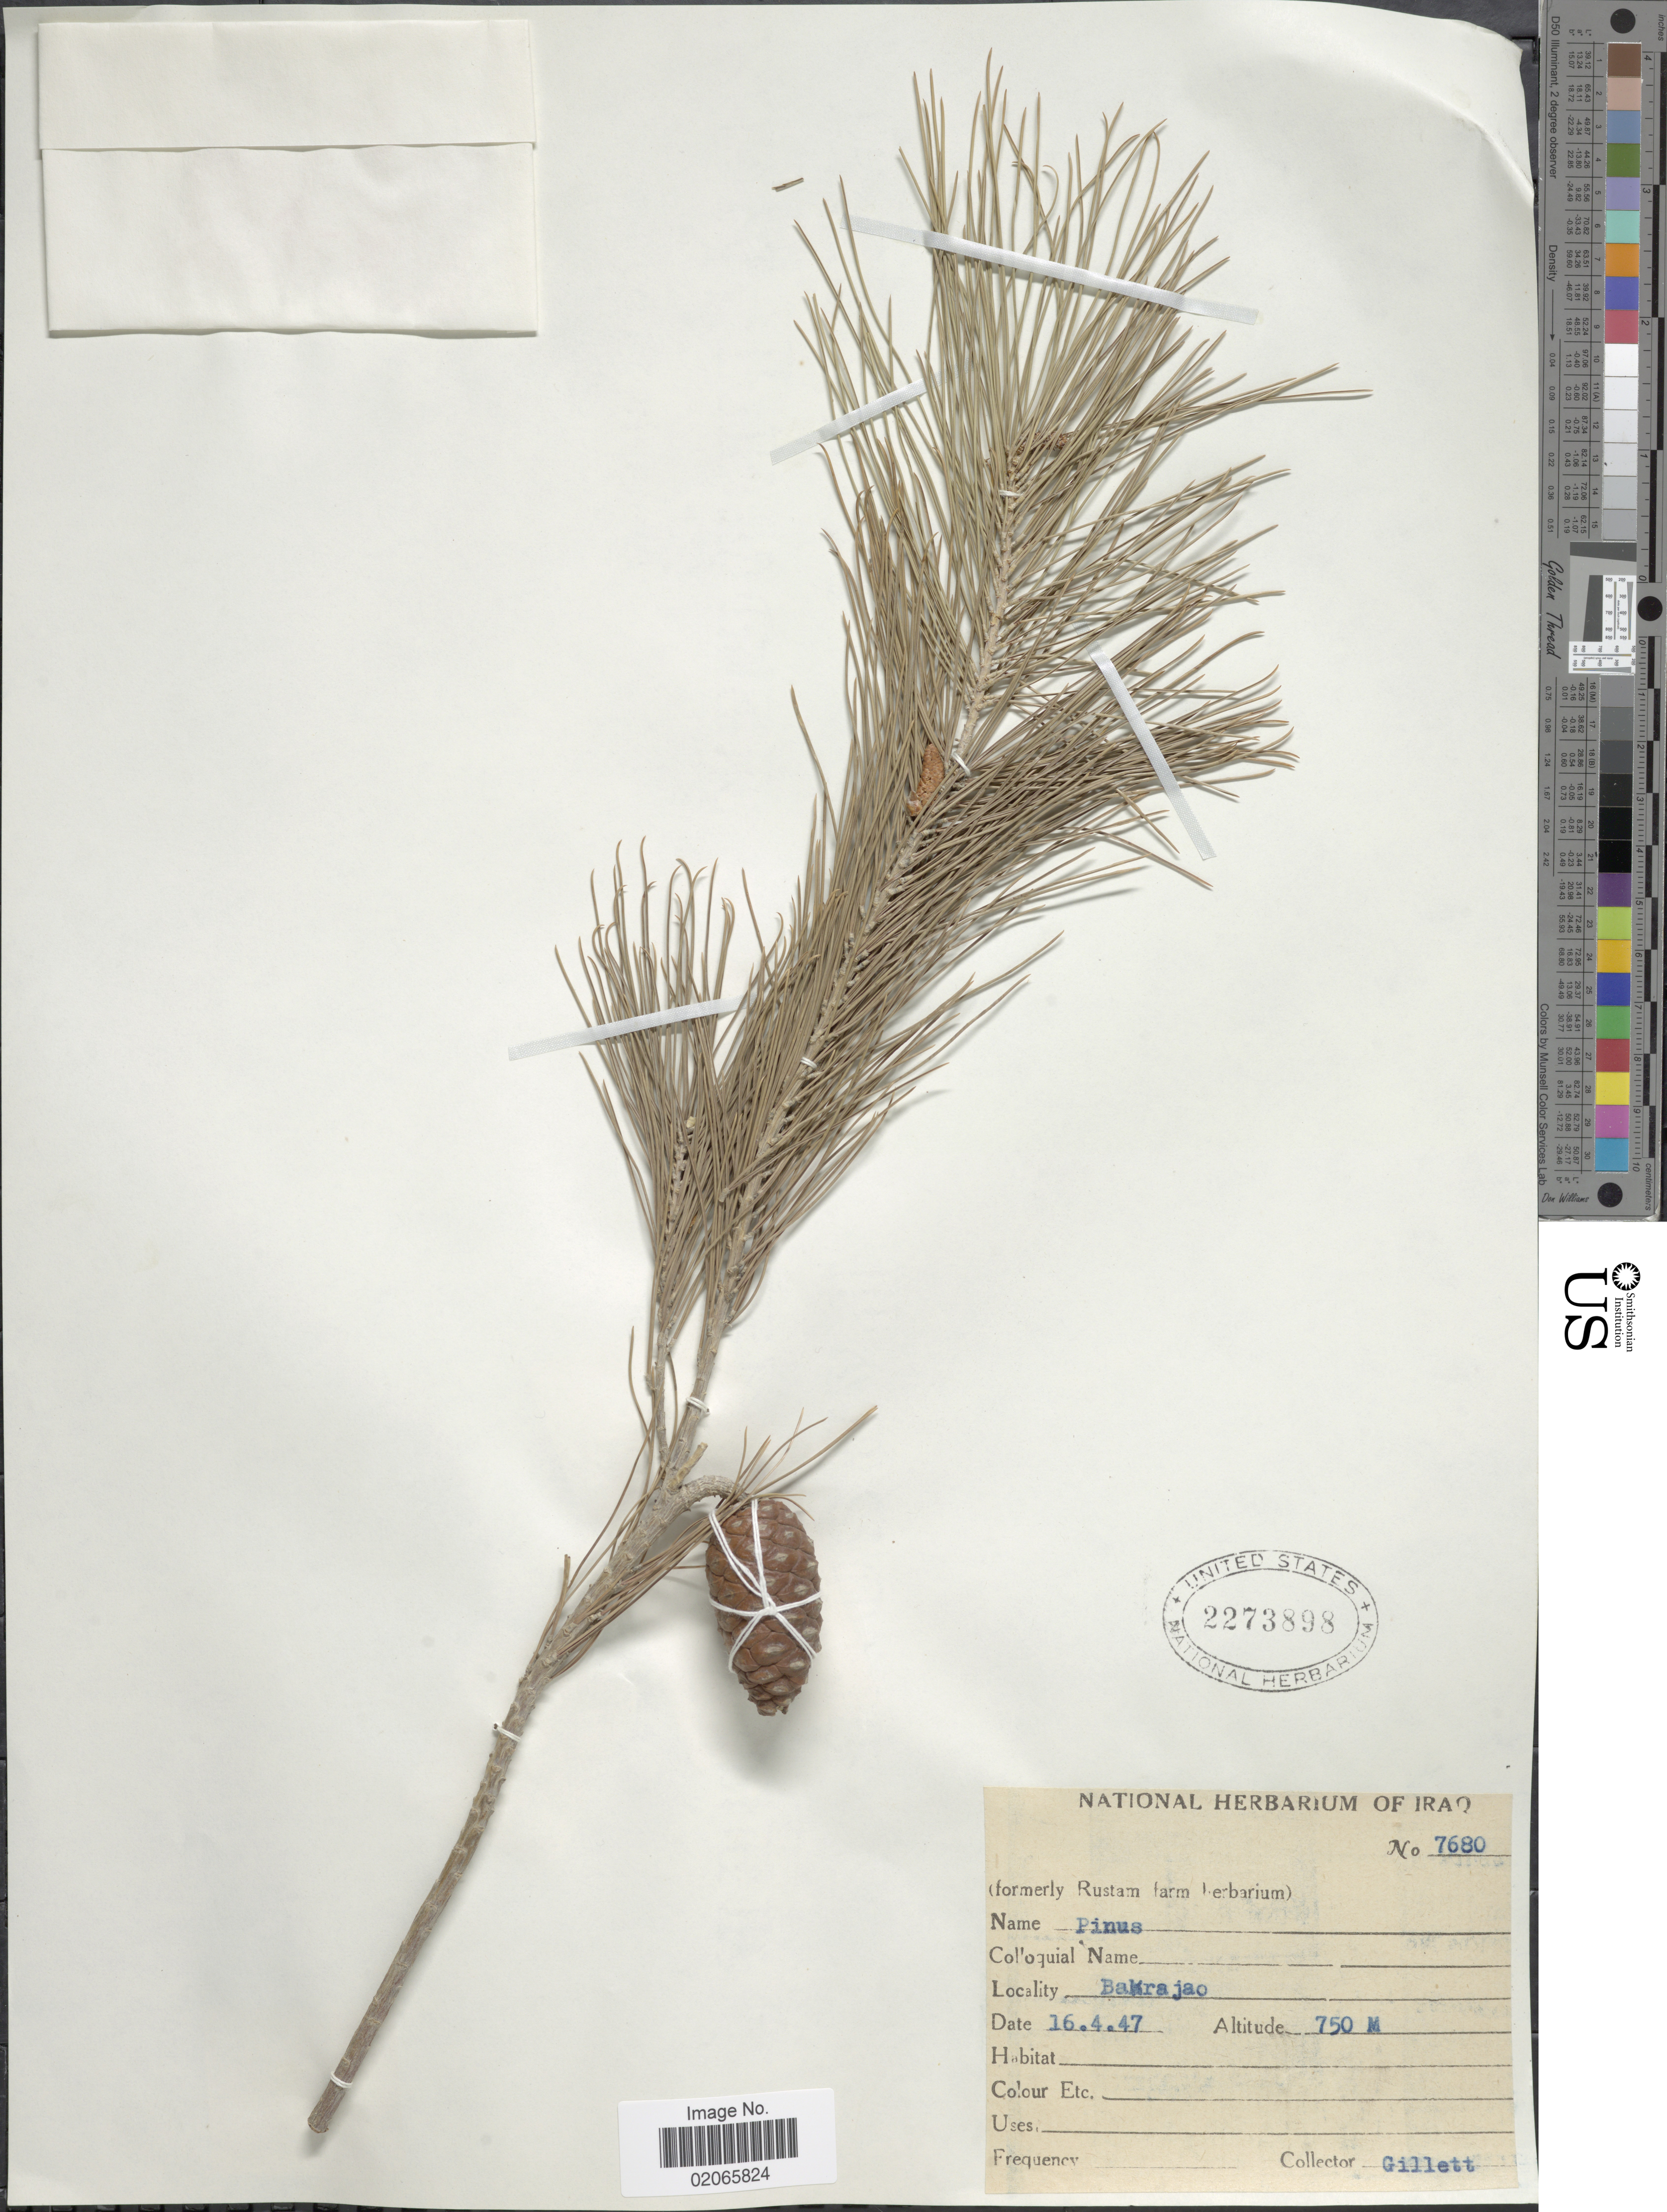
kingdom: Plantae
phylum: Tracheophyta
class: Pinopsida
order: Pinales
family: Pinaceae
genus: Pinus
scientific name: Pinus sp.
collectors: Gillett, --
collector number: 7680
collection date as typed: Transcribed d/m/y: 16/4/47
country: Iraq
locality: Bakrajao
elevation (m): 750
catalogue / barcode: US 2273898